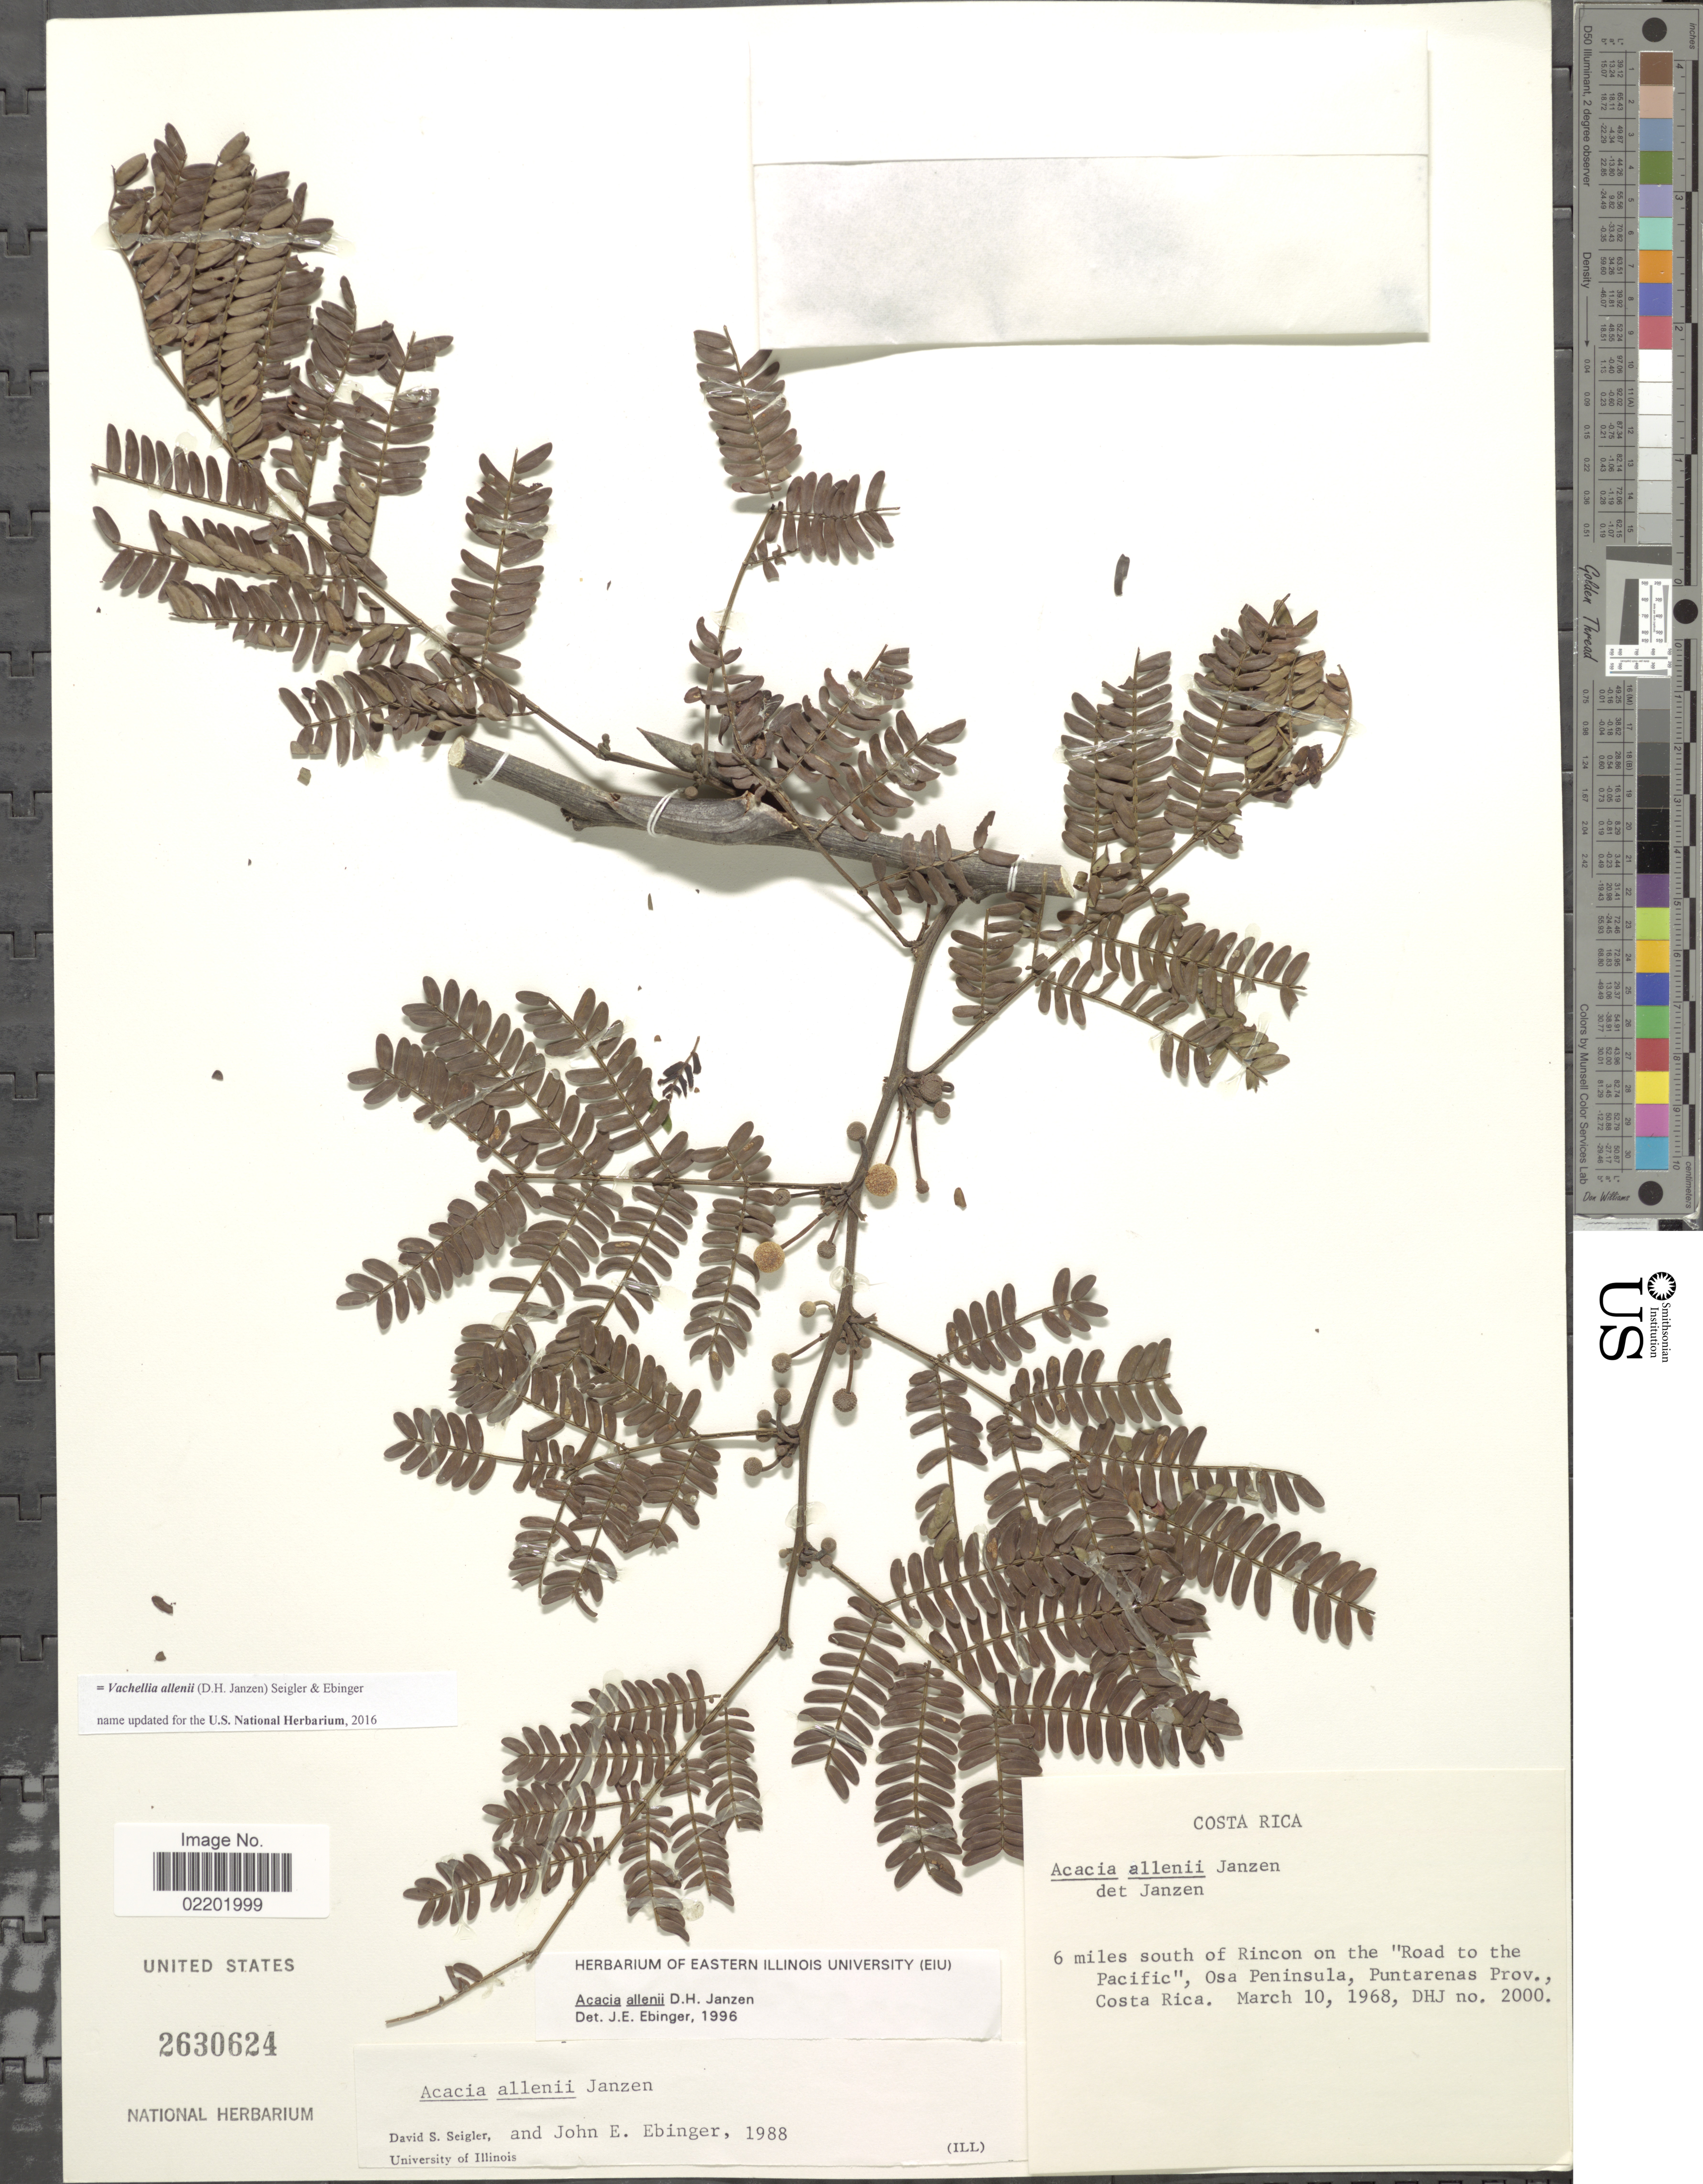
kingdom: Plantae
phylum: Tracheophyta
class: Magnoliopsida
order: Fabales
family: Fabaceae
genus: Vachellia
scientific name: Vachellia allenii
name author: (D.H. Janzen) Seigler & Ebinger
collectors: D. Janzen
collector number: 2000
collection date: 1968-03-10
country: Costa Rica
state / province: Puntarenas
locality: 6 miles south of Rincon on the Road to the Pacific, Osa Peninsula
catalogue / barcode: US 2630624